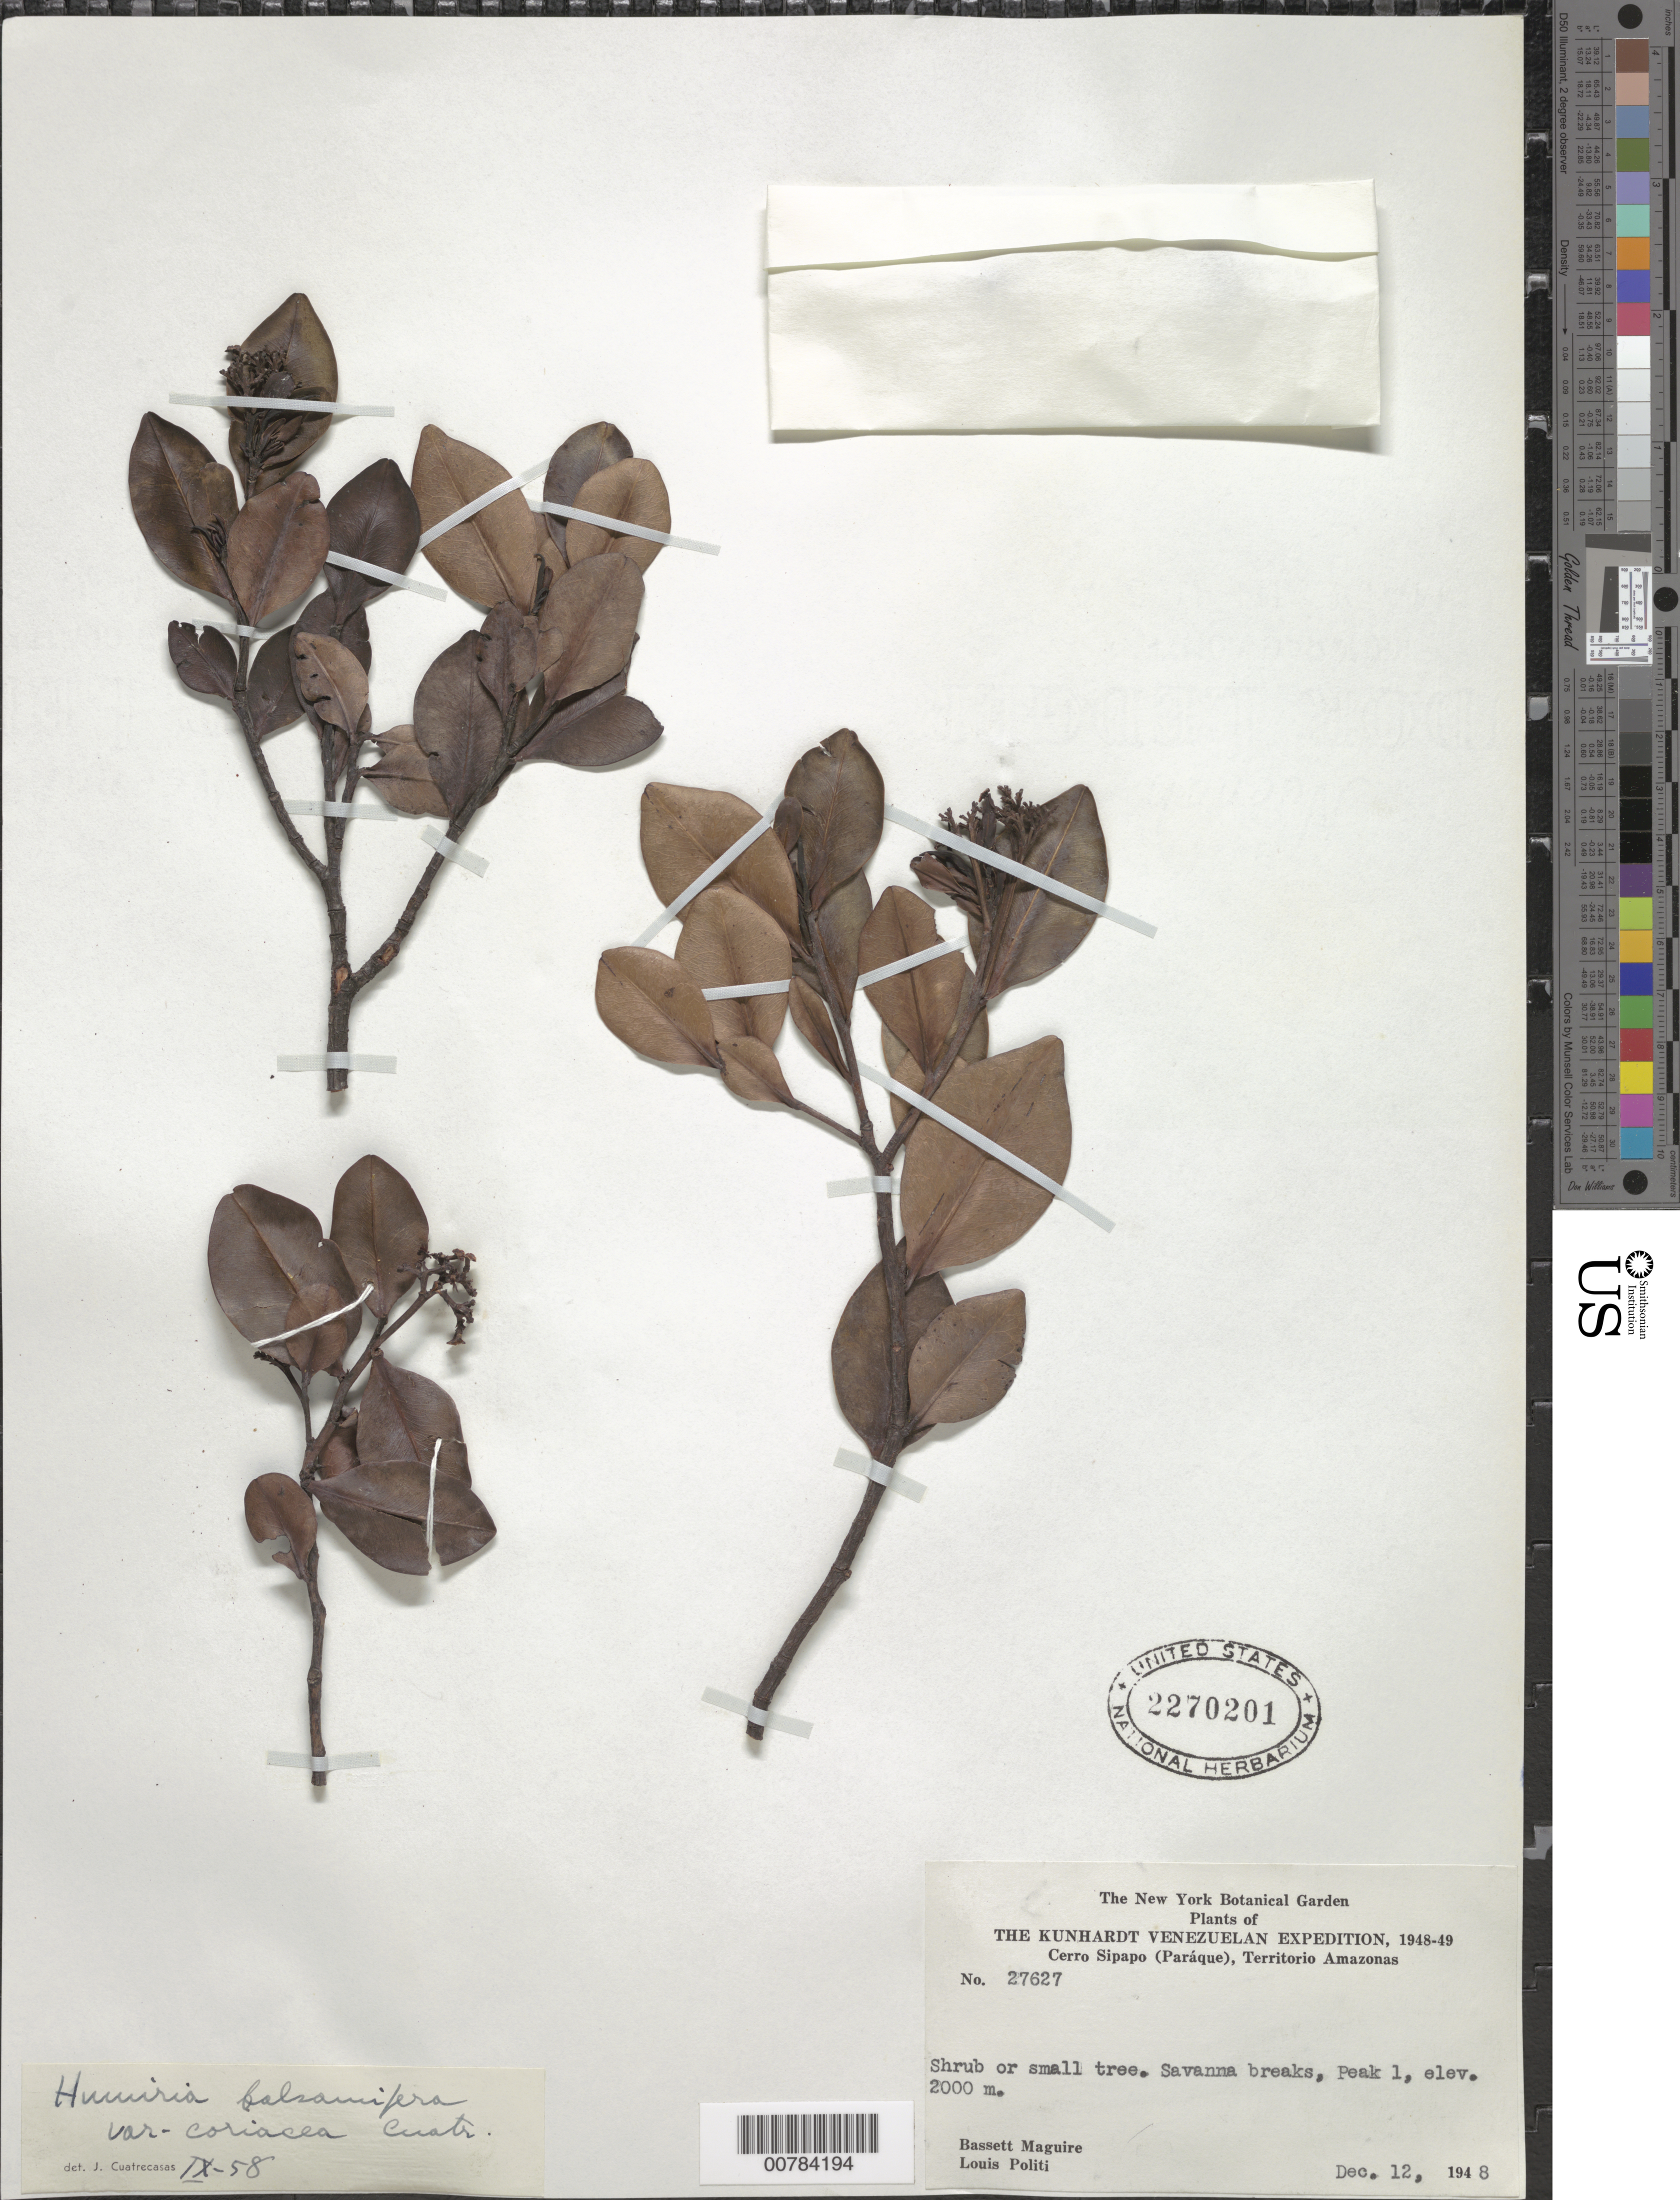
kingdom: Plantae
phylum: Tracheophyta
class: Magnoliopsida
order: Malpighiales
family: Humiriaceae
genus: Humiria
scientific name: Humiria balsamifera var. coriacea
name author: Cuatrec.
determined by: Cuatrecasas, J.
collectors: B. Maguire & L. Politi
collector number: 27627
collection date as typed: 12-Dec-48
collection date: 1948-12-12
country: Venezuela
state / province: Amazonas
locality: Cerro Sipapo (Paráque), Peak I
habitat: Savanna breaks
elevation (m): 2000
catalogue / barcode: US 2270201